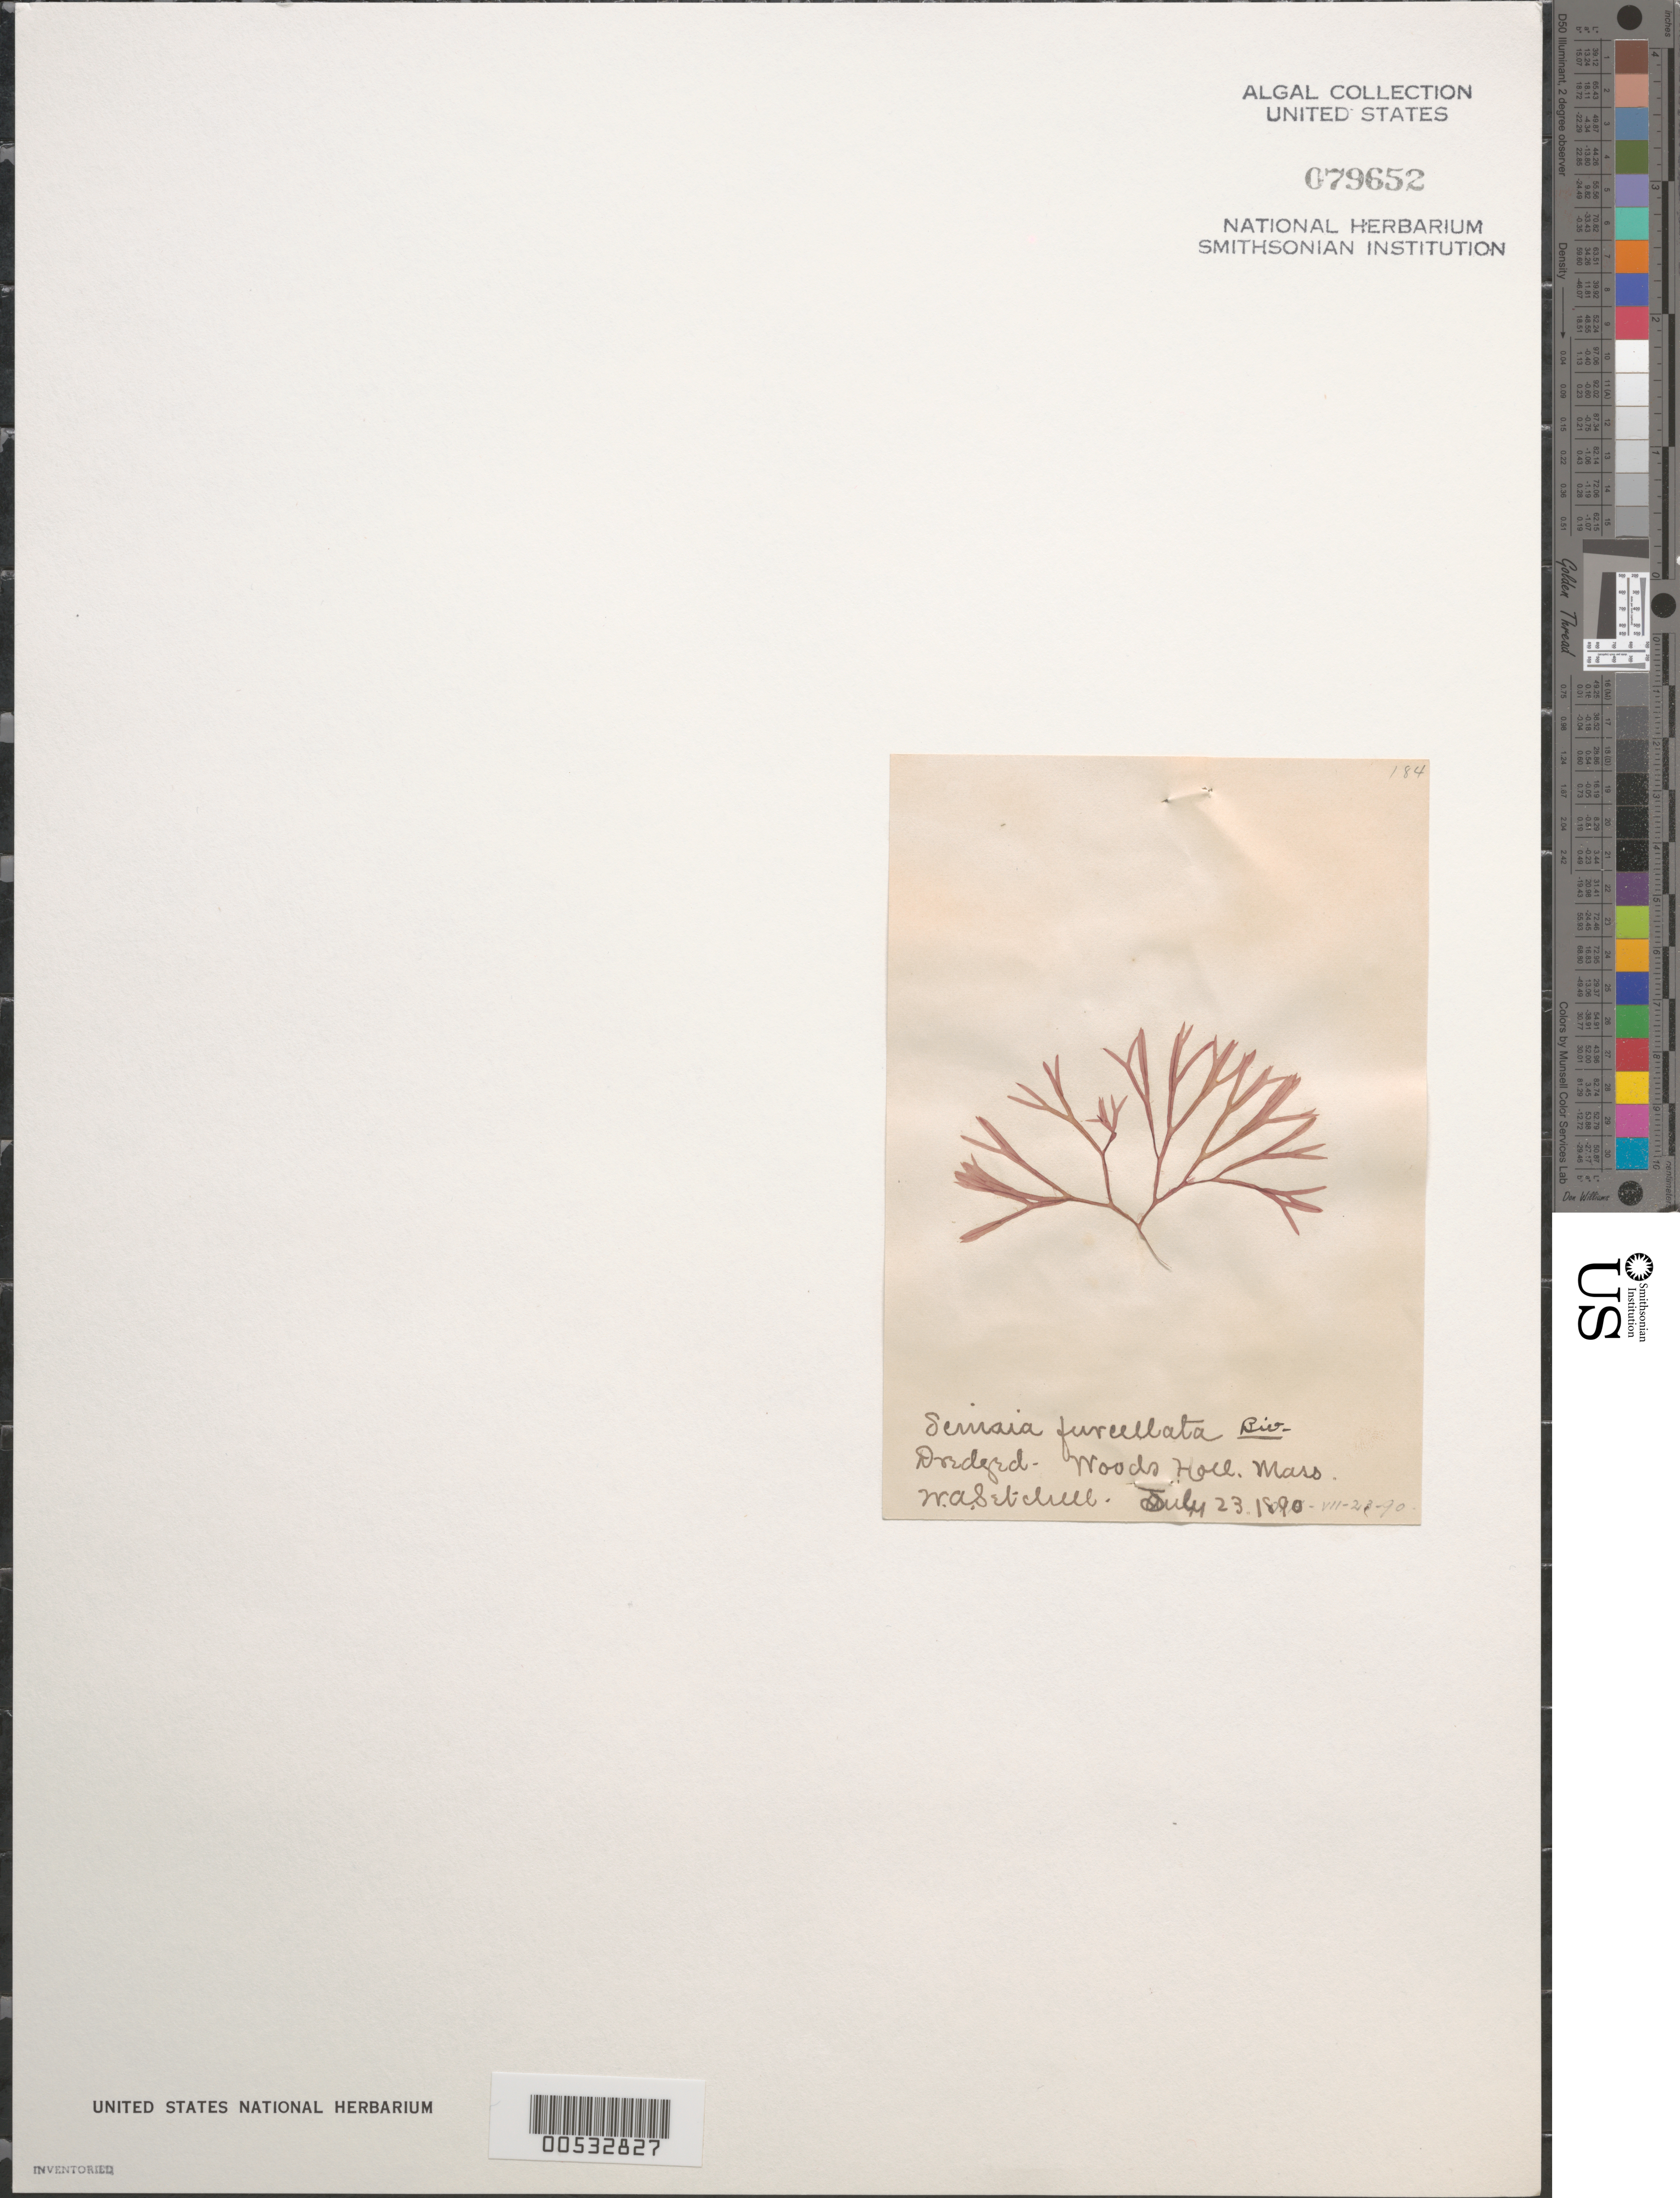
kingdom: Plantae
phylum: Rhodophyta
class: Florideophyceae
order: Nemaliales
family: Scinaiaceae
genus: Scinaia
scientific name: Scinaia furcellata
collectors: W. Setchell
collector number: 184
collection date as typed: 23 Jul 1890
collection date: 1890-07-23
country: United States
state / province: Massachusetts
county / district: Barnstable County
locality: Woods Hole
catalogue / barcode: US 79652